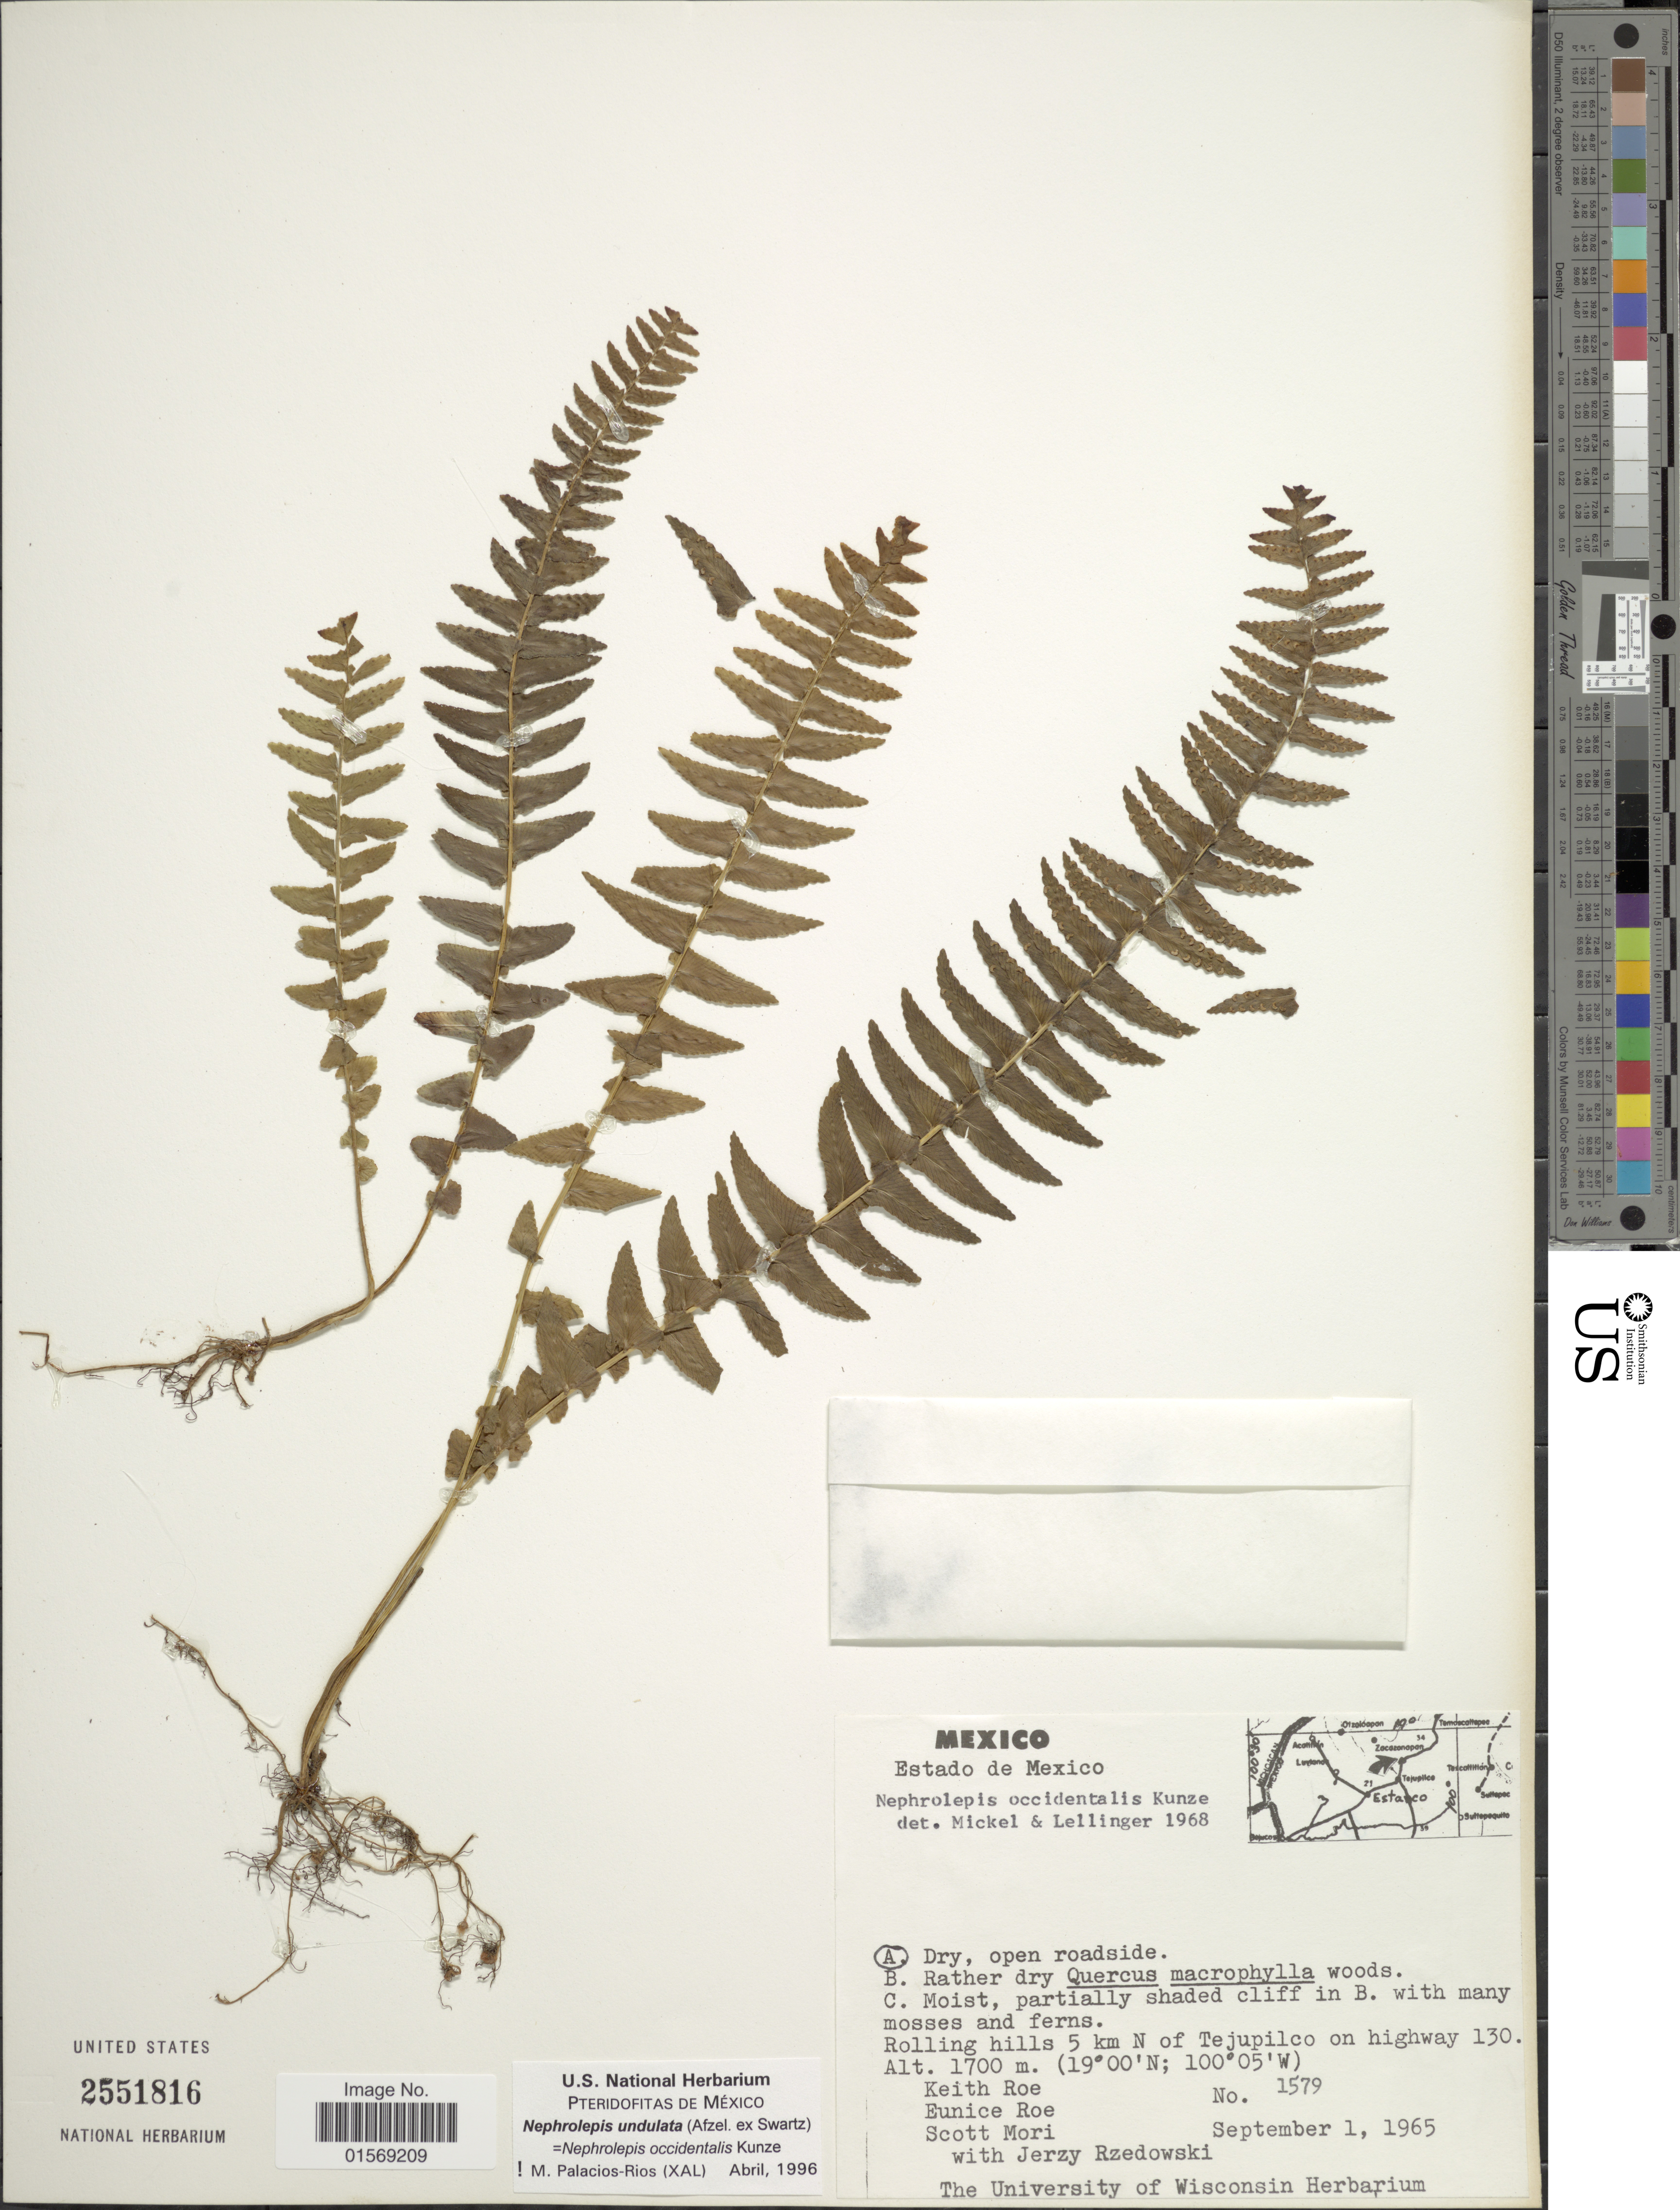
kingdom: Plantae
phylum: Tracheophyta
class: Polypodiopsida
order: Polypodiales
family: Nephrolepidaceae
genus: Nephrolepis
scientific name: Nephrolepis undulata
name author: J. Sm.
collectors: K. E. Roe, E. Roe, S. Mori & J. Rzedowski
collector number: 1579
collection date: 1965-09-01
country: Mexico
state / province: México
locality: Mexico, Estado de Mexico. Rolling hills 5 km N of Tejupilco on highway 130.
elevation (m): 1700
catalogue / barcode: US 2551816